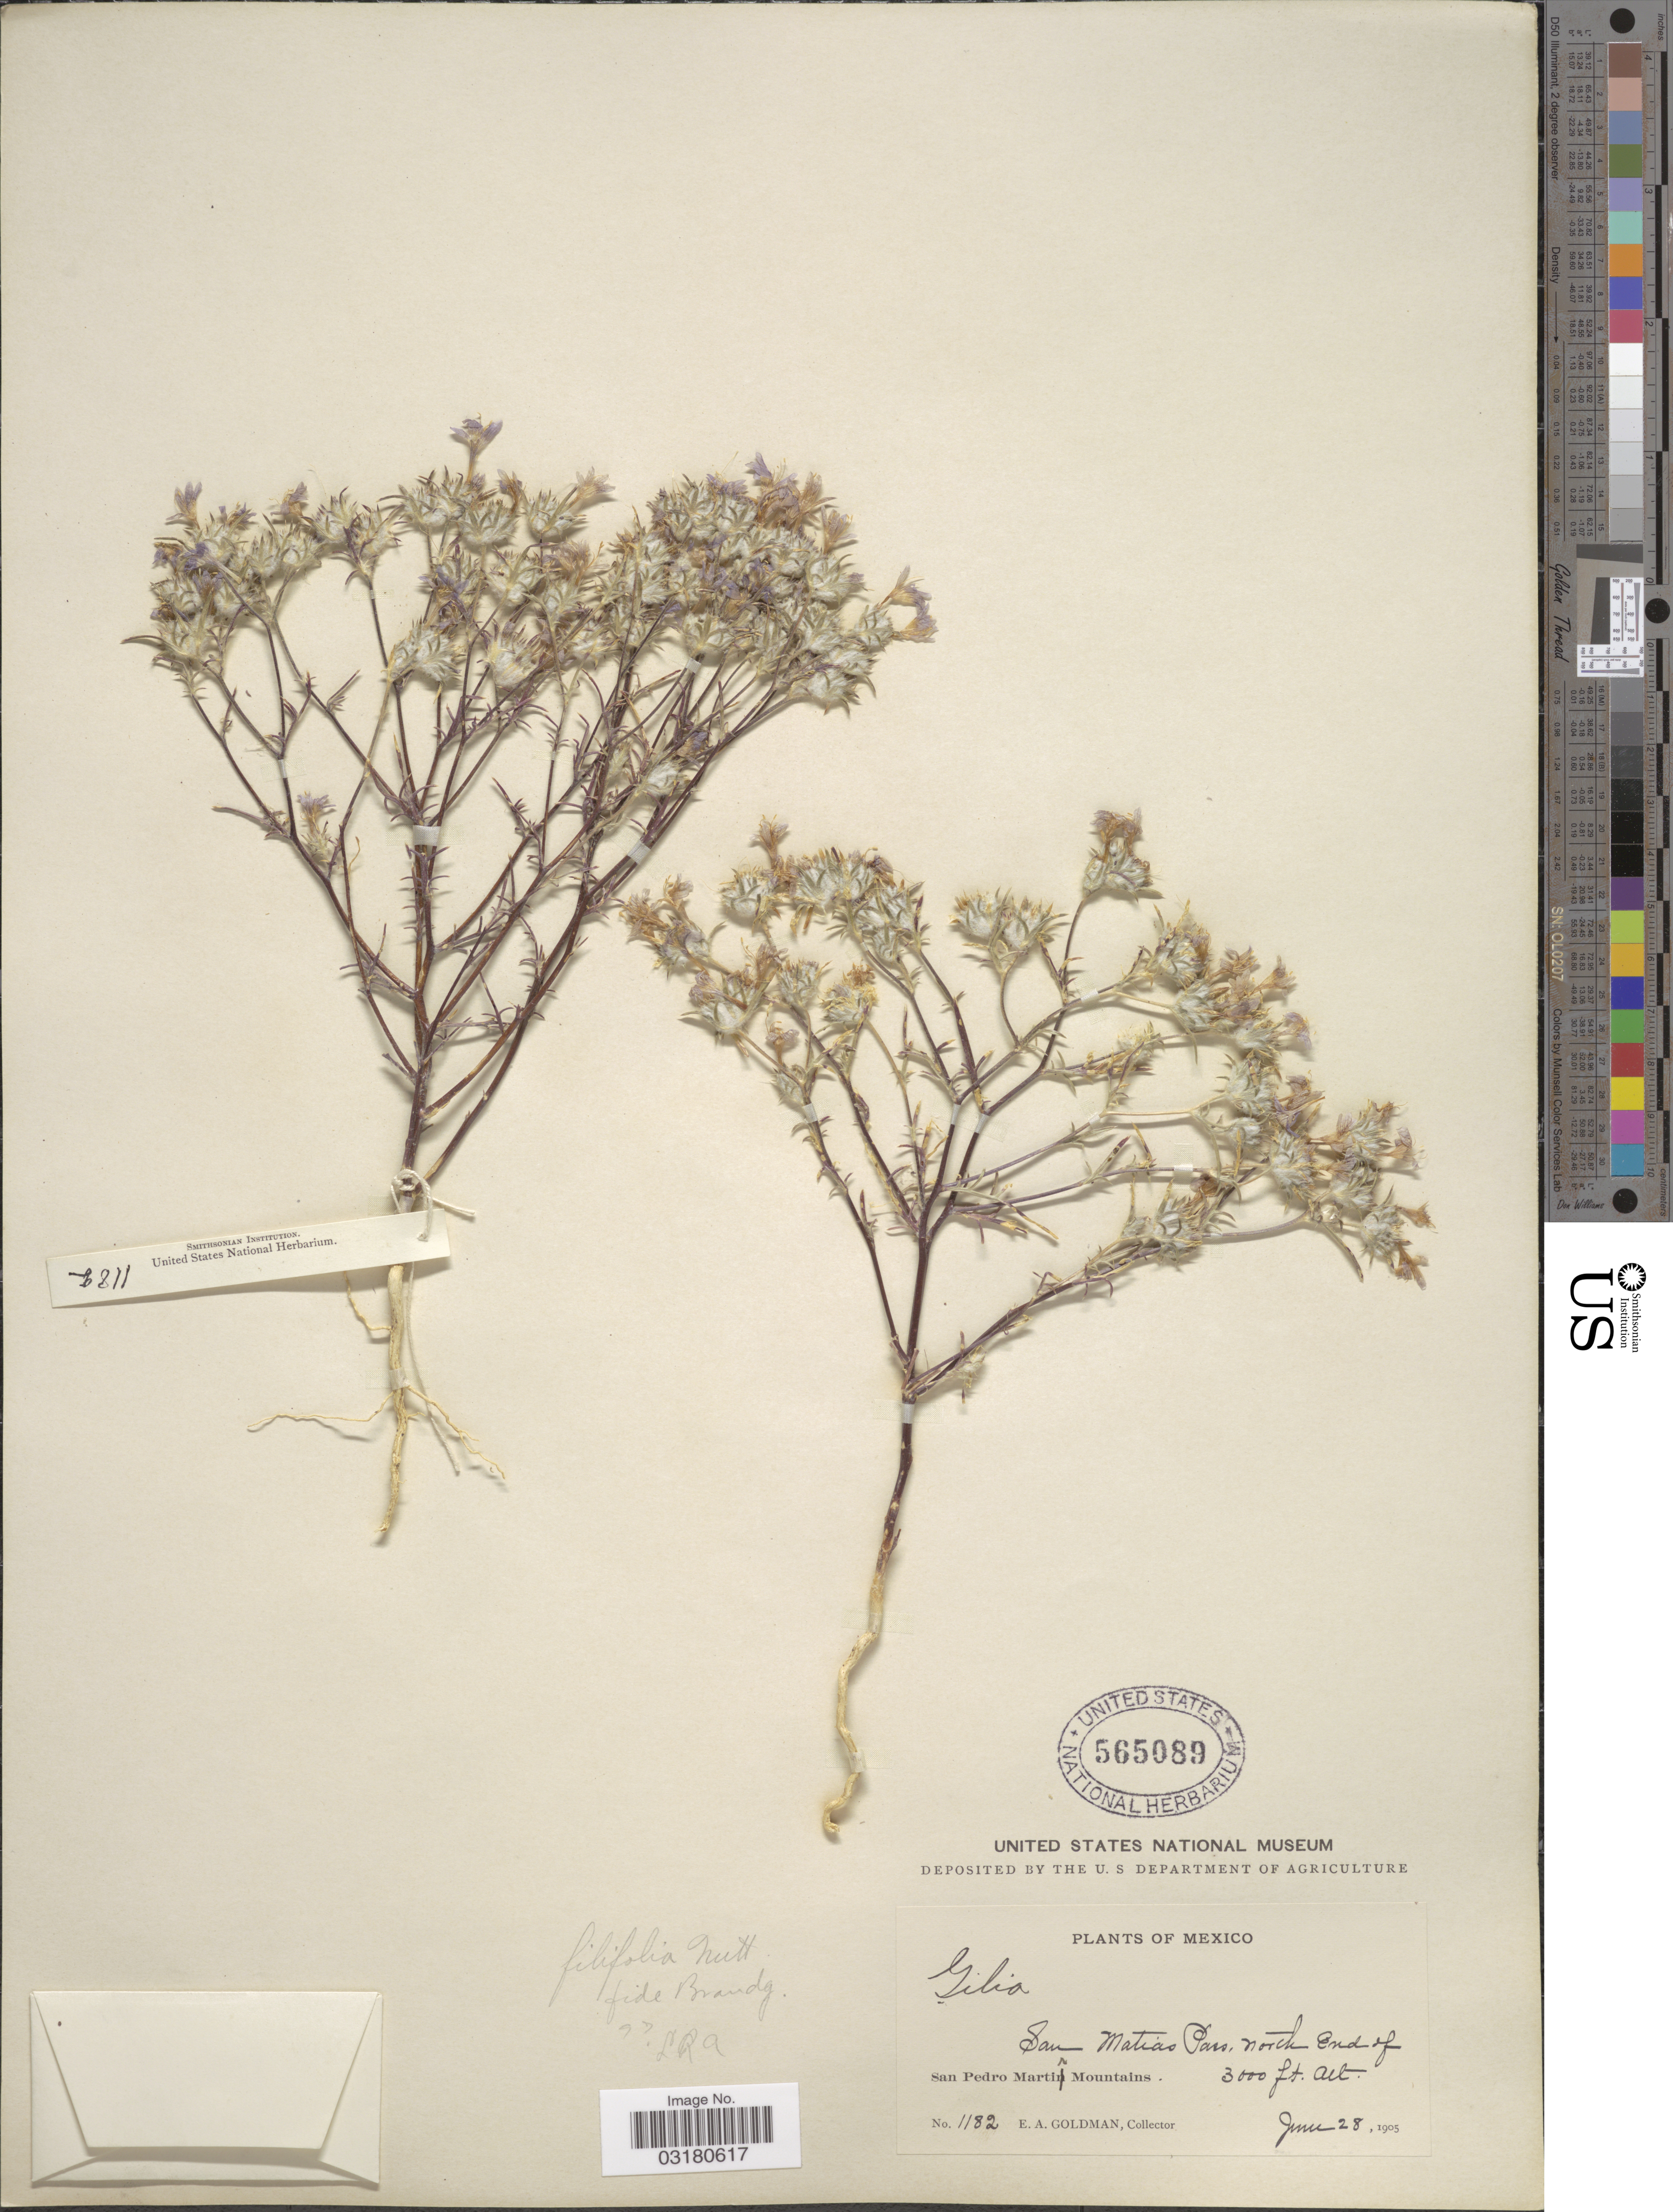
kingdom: Plantae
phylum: Tracheophyta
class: Magnoliopsida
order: Ericales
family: Polemoniaceae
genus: Eriastrum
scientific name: Eriastrum diffusum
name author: (A. Gray) H. Mason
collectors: E. A. Goldman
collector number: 1182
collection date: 1905-06-28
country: Mexico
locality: San Matias Pass, north End of San Pedro Martir Mountains.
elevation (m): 914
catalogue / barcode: US 565089